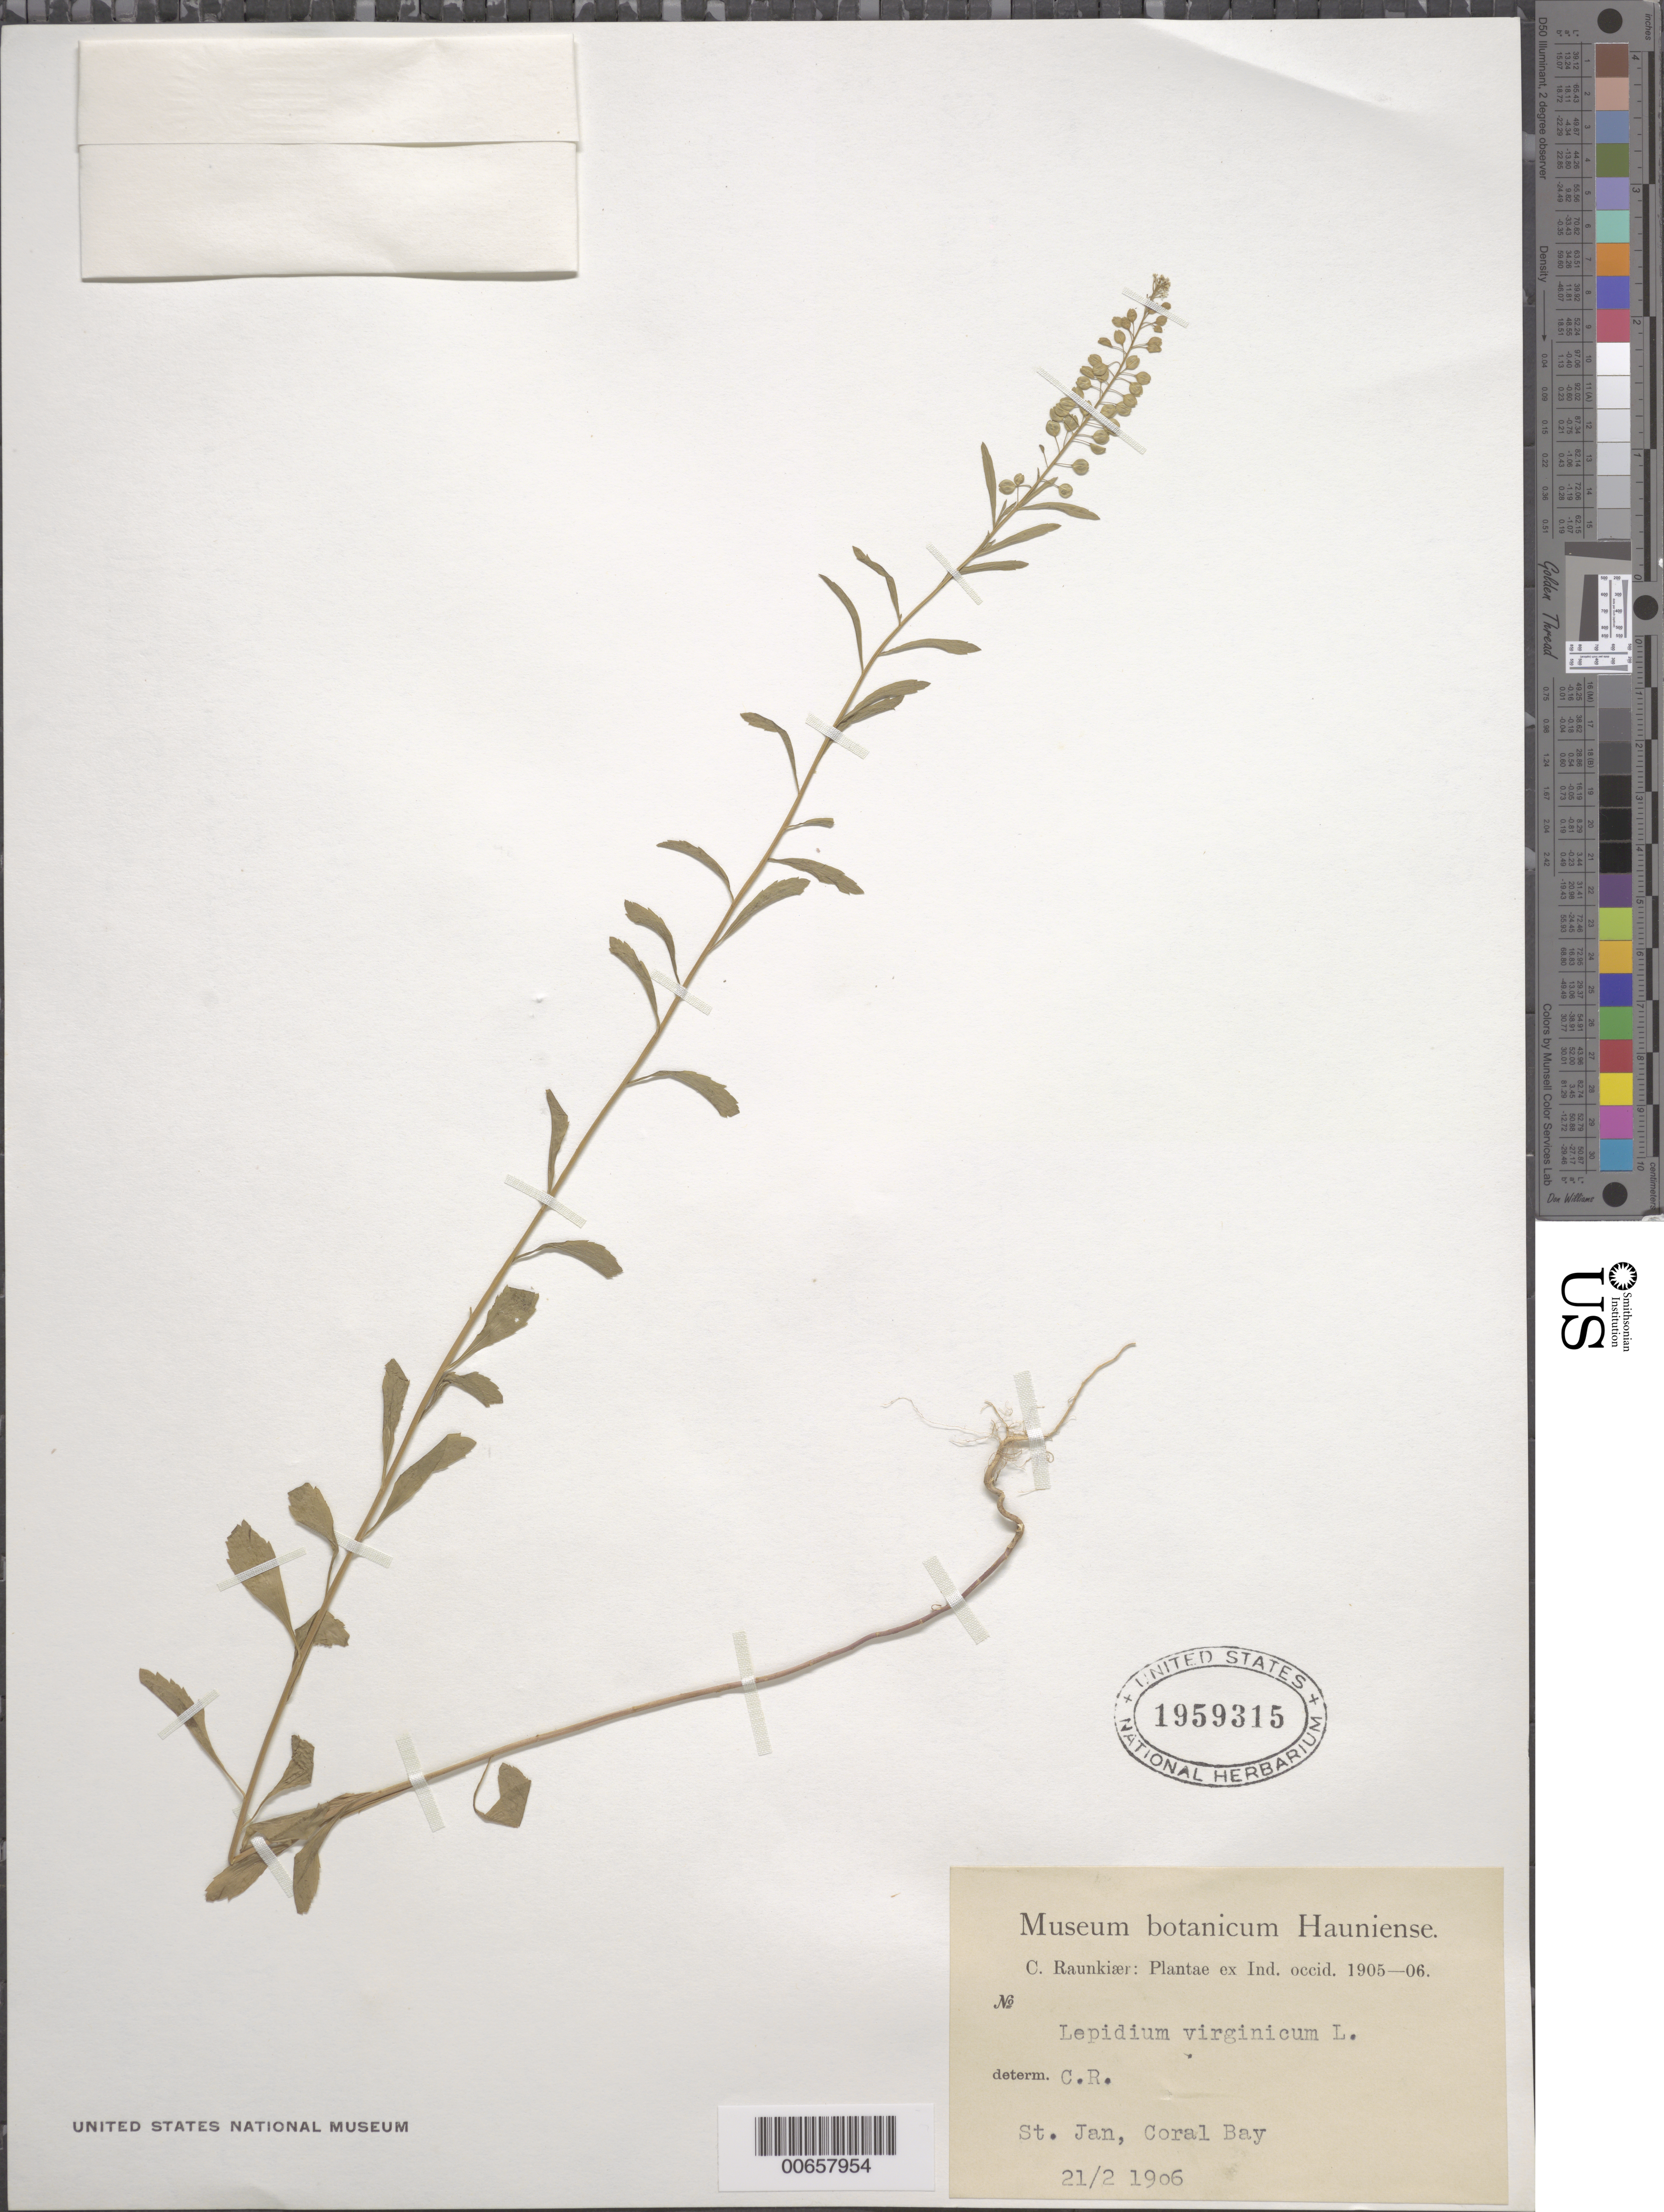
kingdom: Plantae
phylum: Tracheophyta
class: Magnoliopsida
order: Brassicales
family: Brassicaceae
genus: Lepidium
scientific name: Lepidium virginicum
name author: L.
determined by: Raunkiær, C.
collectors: C. C. Raunkiaer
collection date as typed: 21 Feb 1906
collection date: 1906-02-21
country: U.S. Virgin Islands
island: St. John Island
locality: Coral Bay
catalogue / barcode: US 1959315